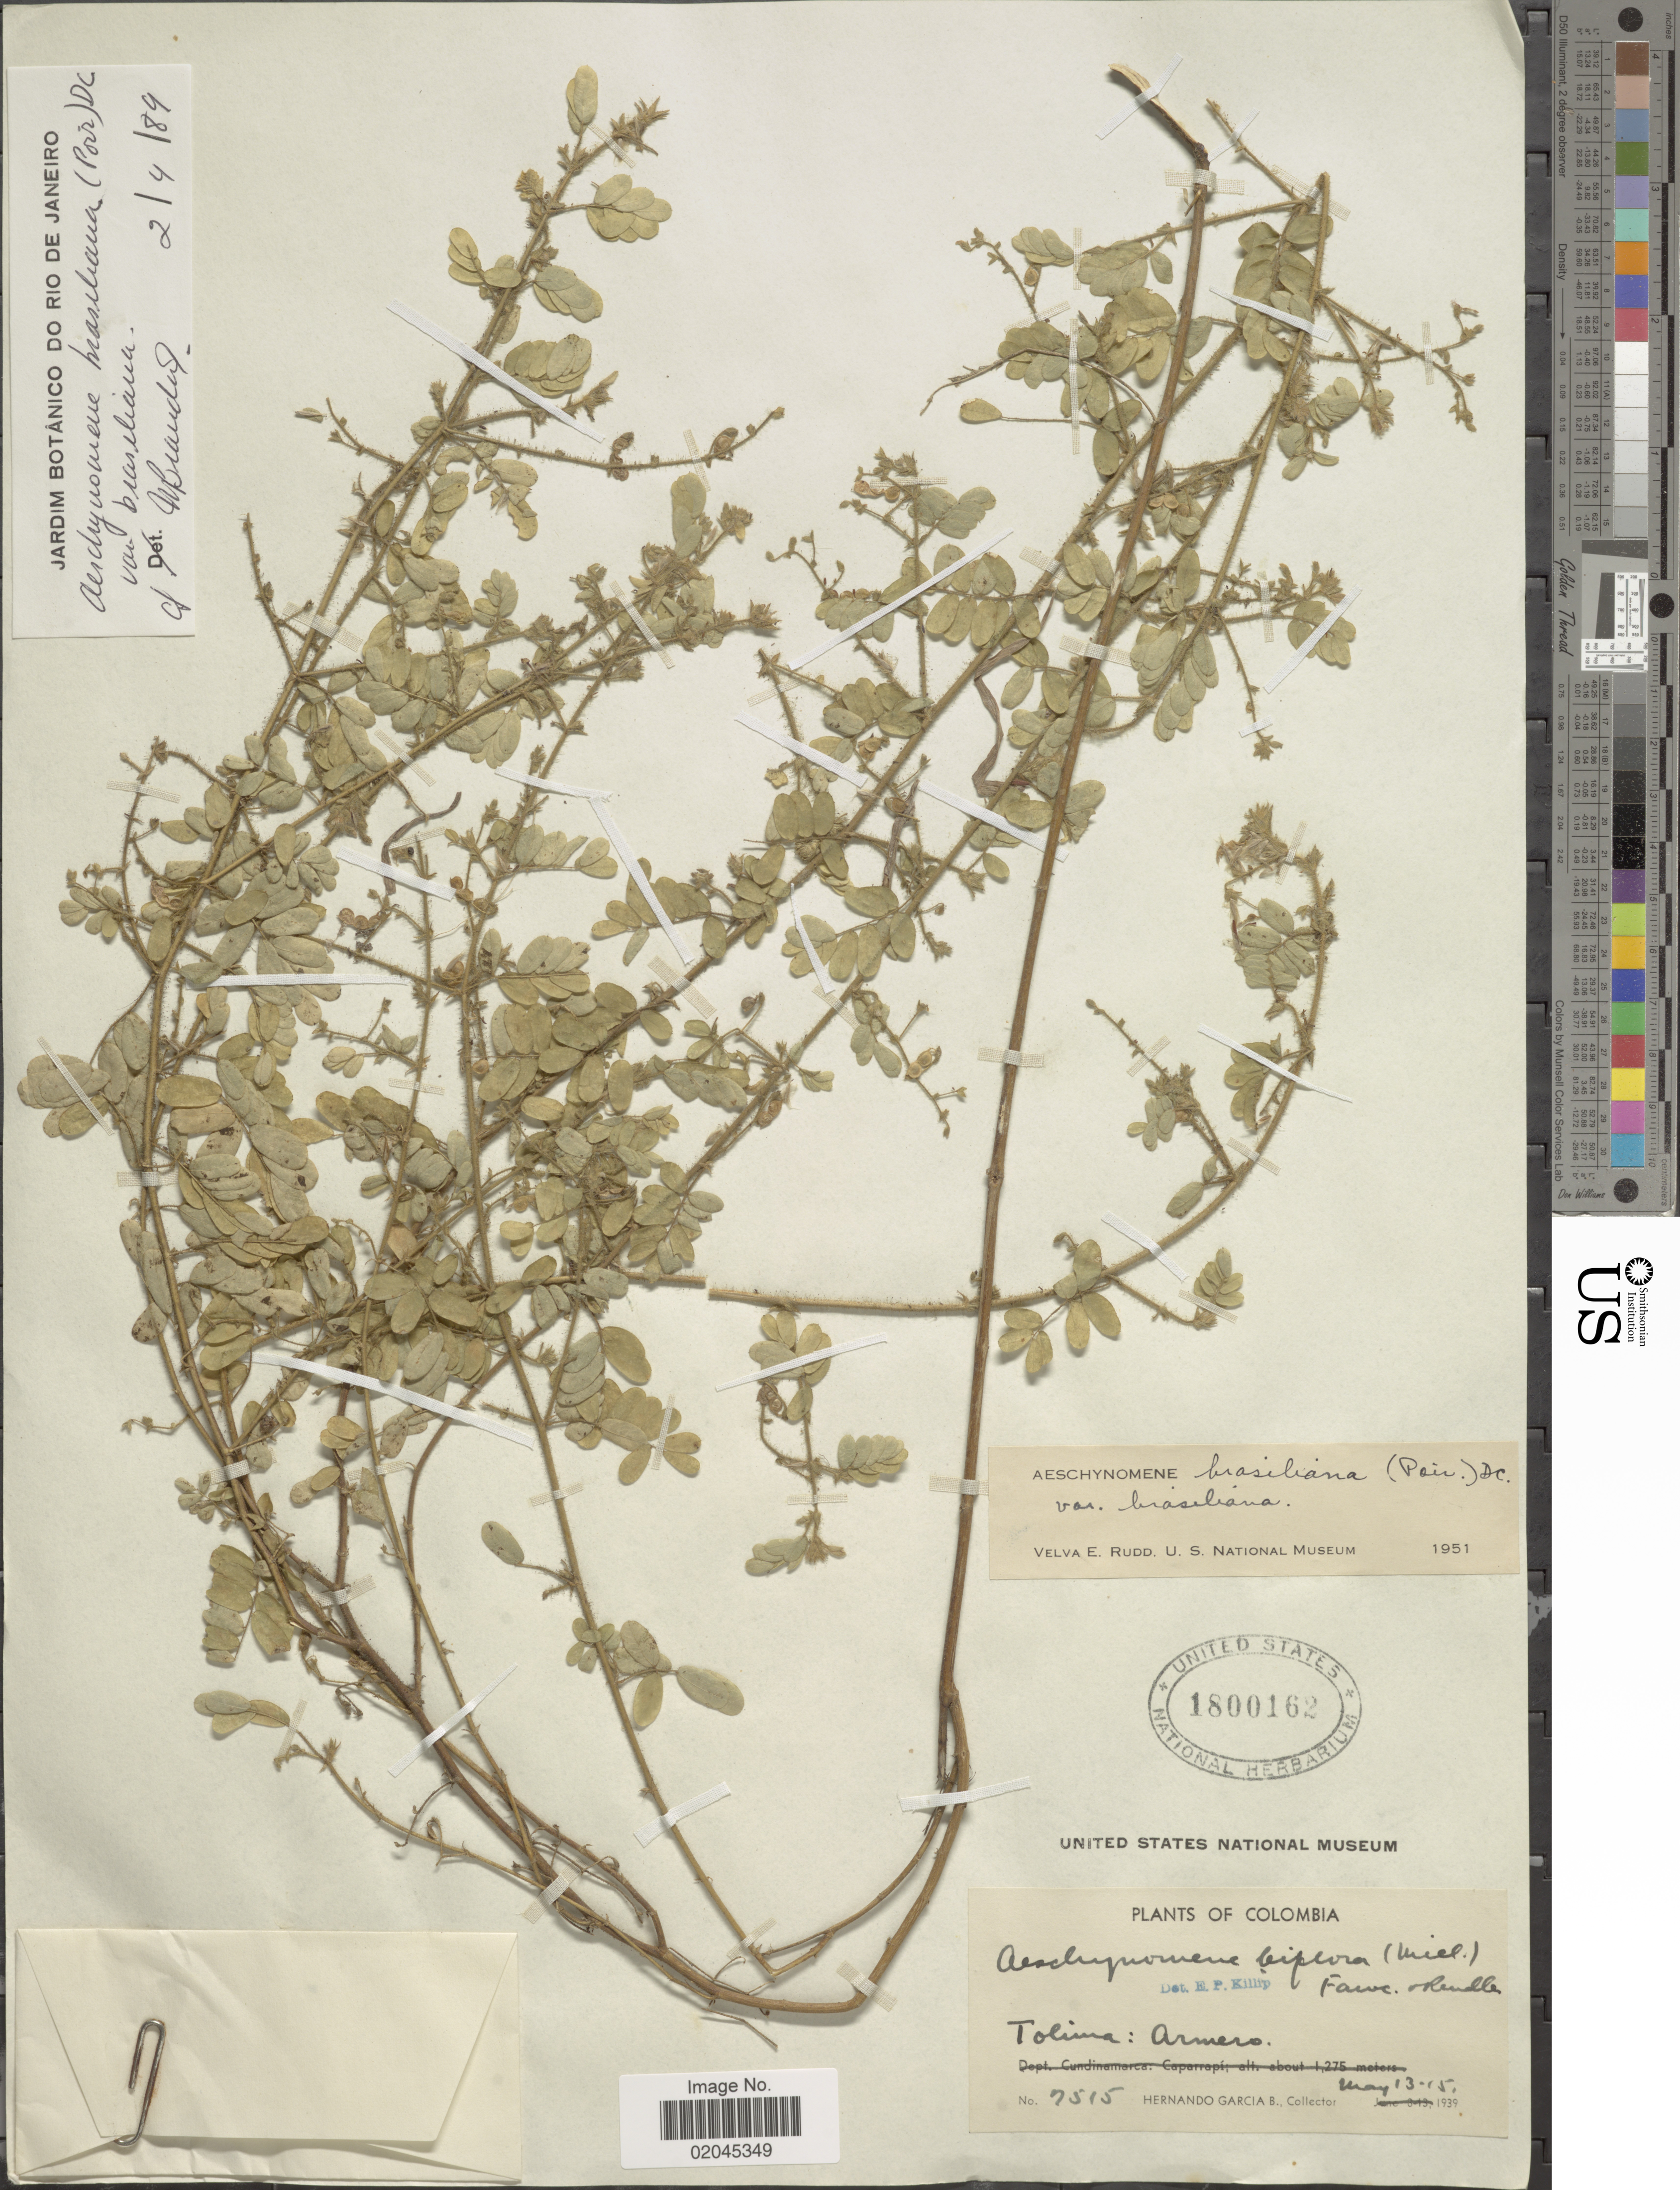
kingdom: Plantae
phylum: Tracheophyta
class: Magnoliopsida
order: Fabales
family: Fabaceae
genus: Aeschynomene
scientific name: Aeschynomene brasiliana var. brasiliana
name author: (Poir.) DC.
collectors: H. García Barriga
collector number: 7515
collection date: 1939-05-13/1939-05-15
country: Colombia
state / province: Tolima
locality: Tolima: Armers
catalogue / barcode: US 1800162